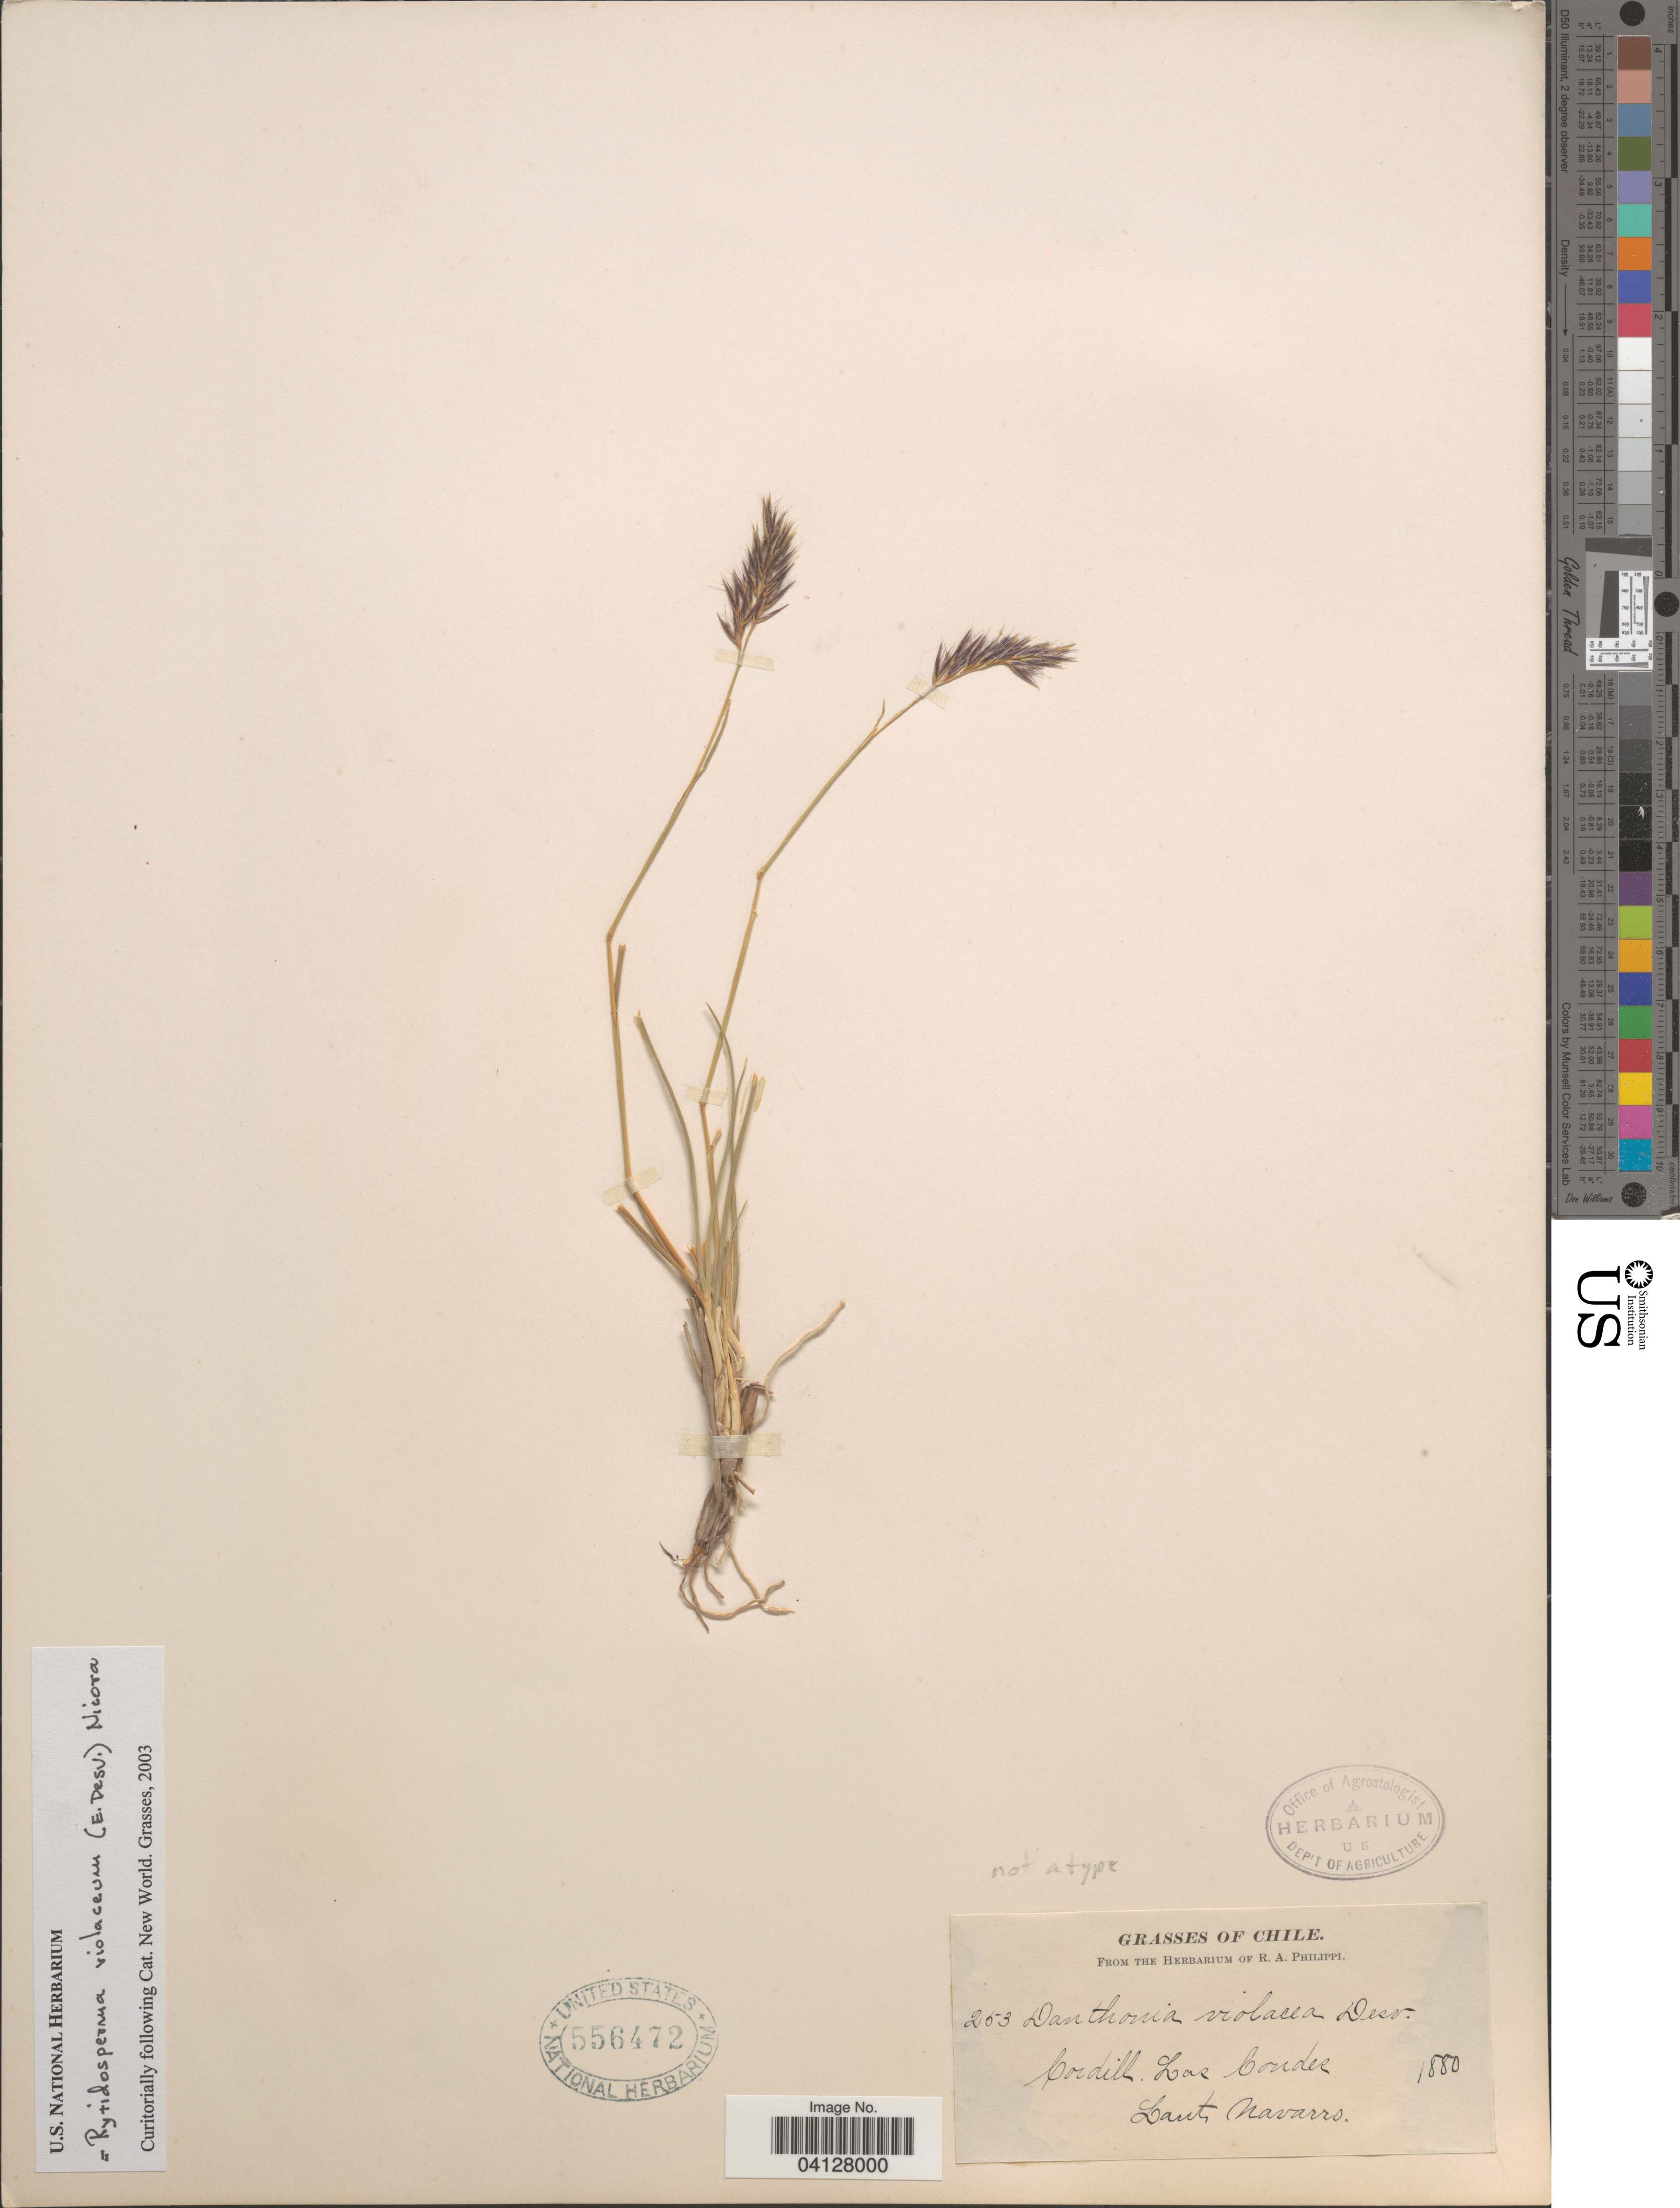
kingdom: Plantae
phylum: Tracheophyta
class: Liliopsida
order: Poales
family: Poaceae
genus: Rytidosperma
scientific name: Rytidosperma violaceum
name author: (É. Desv.) Nicora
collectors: ex. herb. R.A. Philippi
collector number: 253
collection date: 1880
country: Chile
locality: Cordill. Las Condes. Laut Navarro.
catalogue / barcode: US 556472